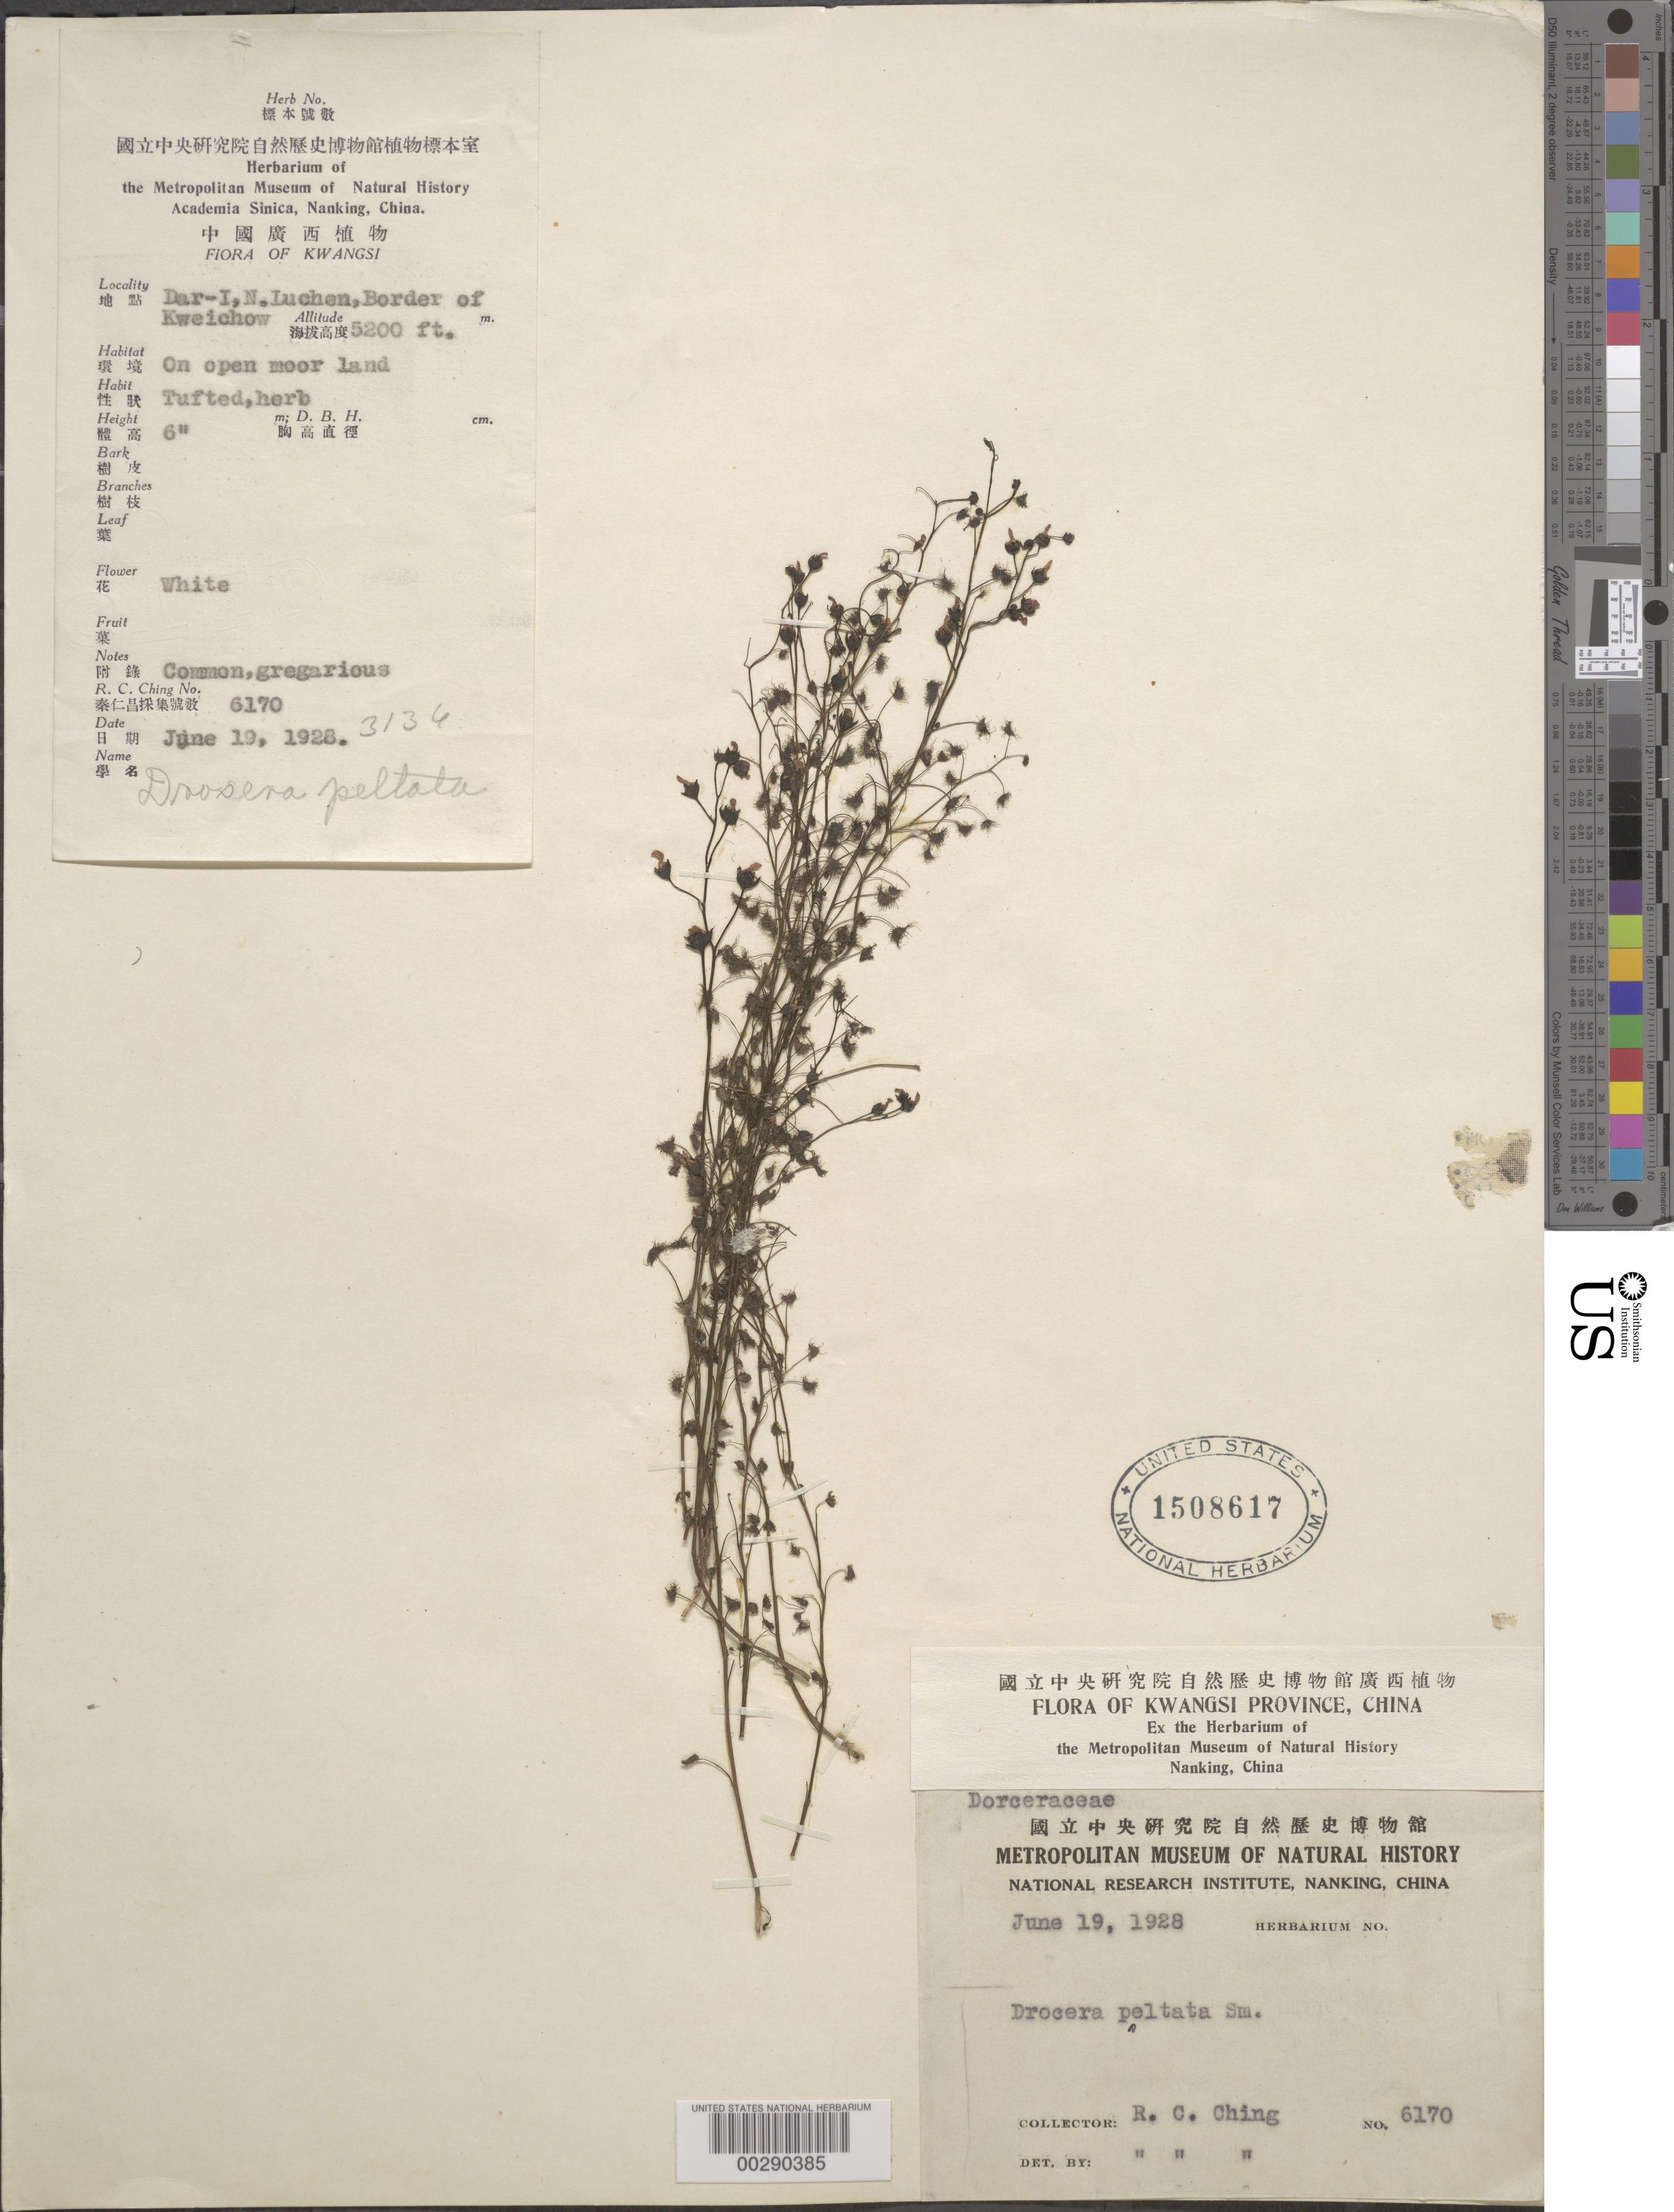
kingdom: Plantae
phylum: Tracheophyta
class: Magnoliopsida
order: Caryophyllales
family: Droseraceae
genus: Drosera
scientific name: Drosera peltata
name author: Sm. ex Willd.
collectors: R. C. Ching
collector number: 6170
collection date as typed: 19 Jun 1928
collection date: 1928-06-19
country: China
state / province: Guangxi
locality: Dar-i, n. luchen, border with kweichow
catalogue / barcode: US 1508617